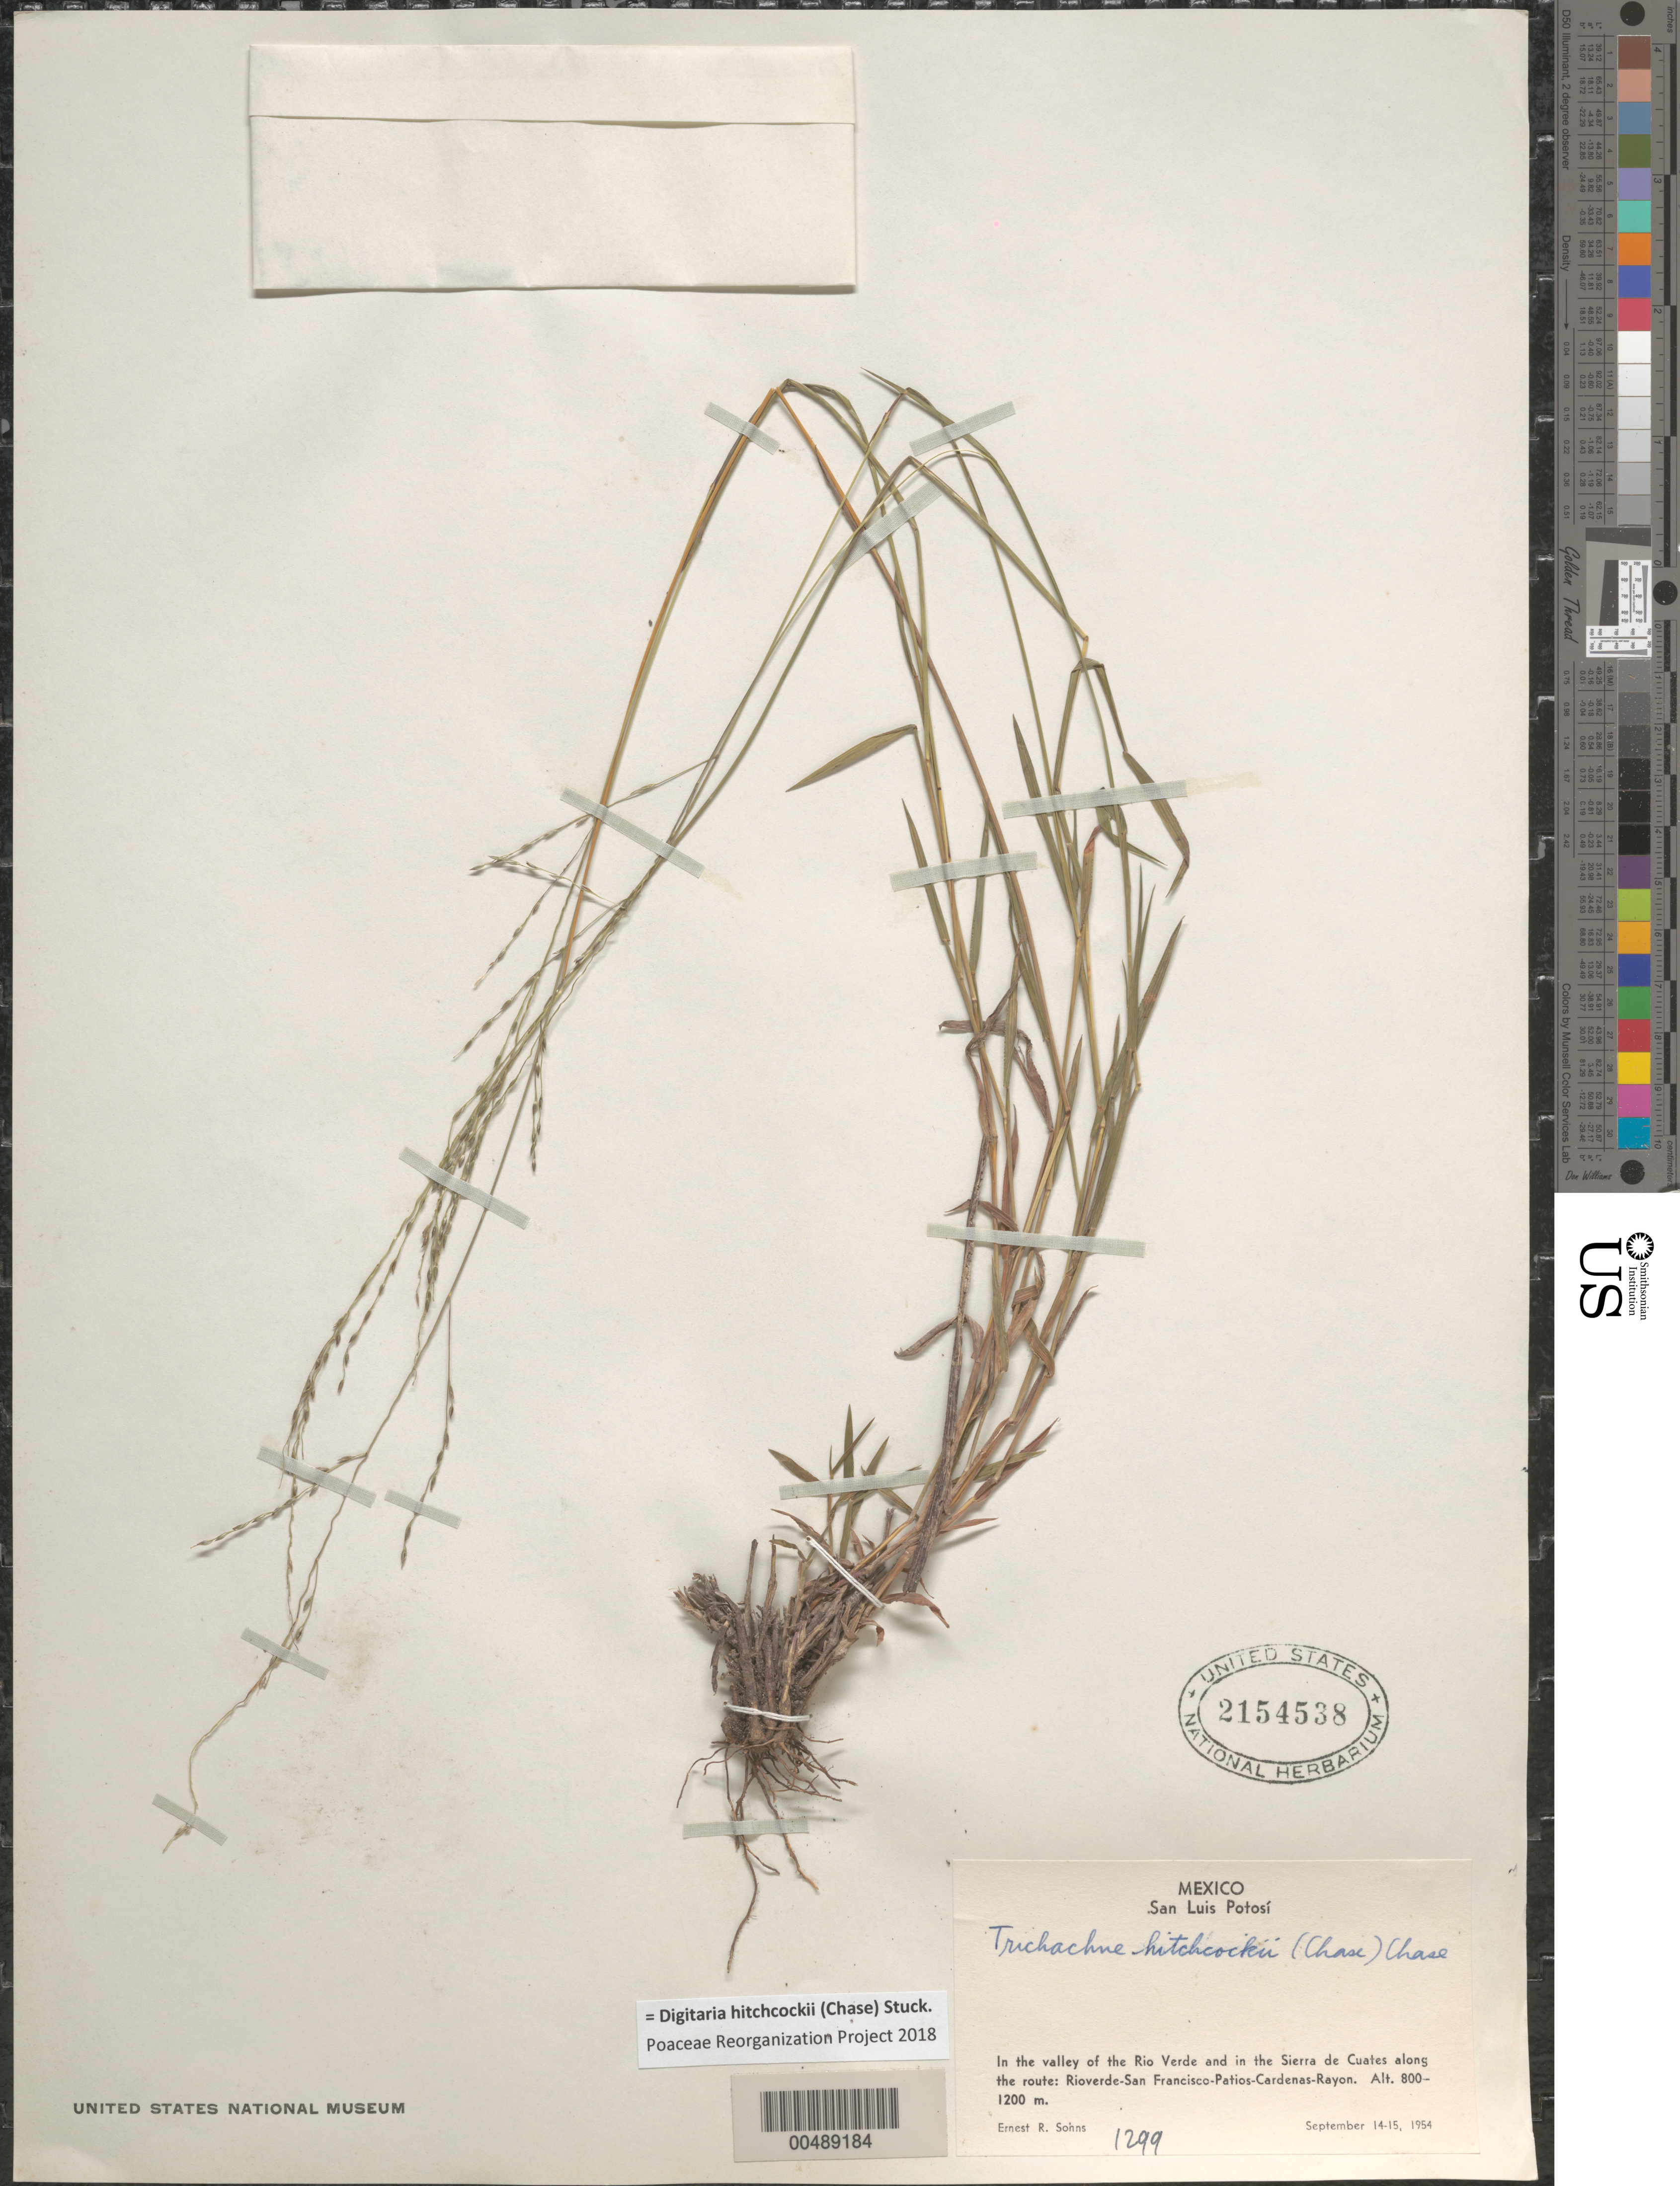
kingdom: Plantae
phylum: Tracheophyta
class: Liliopsida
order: Poales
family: Poaceae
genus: Digitaria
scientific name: Digitaria hitchcockii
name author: (Chase) Stuck.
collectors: E. R. Sohns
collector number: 1299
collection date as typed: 14 Sep 1954 to 15 Sep 1954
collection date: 1954-09-14/1954-09-15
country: Mexico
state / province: San Luis Potosi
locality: Valley of the Rio Verde and in the Sierra de Cuates along the route: Rioverde-San Francisco-Patios-Cardenas-Rayon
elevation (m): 800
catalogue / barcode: US 2154538